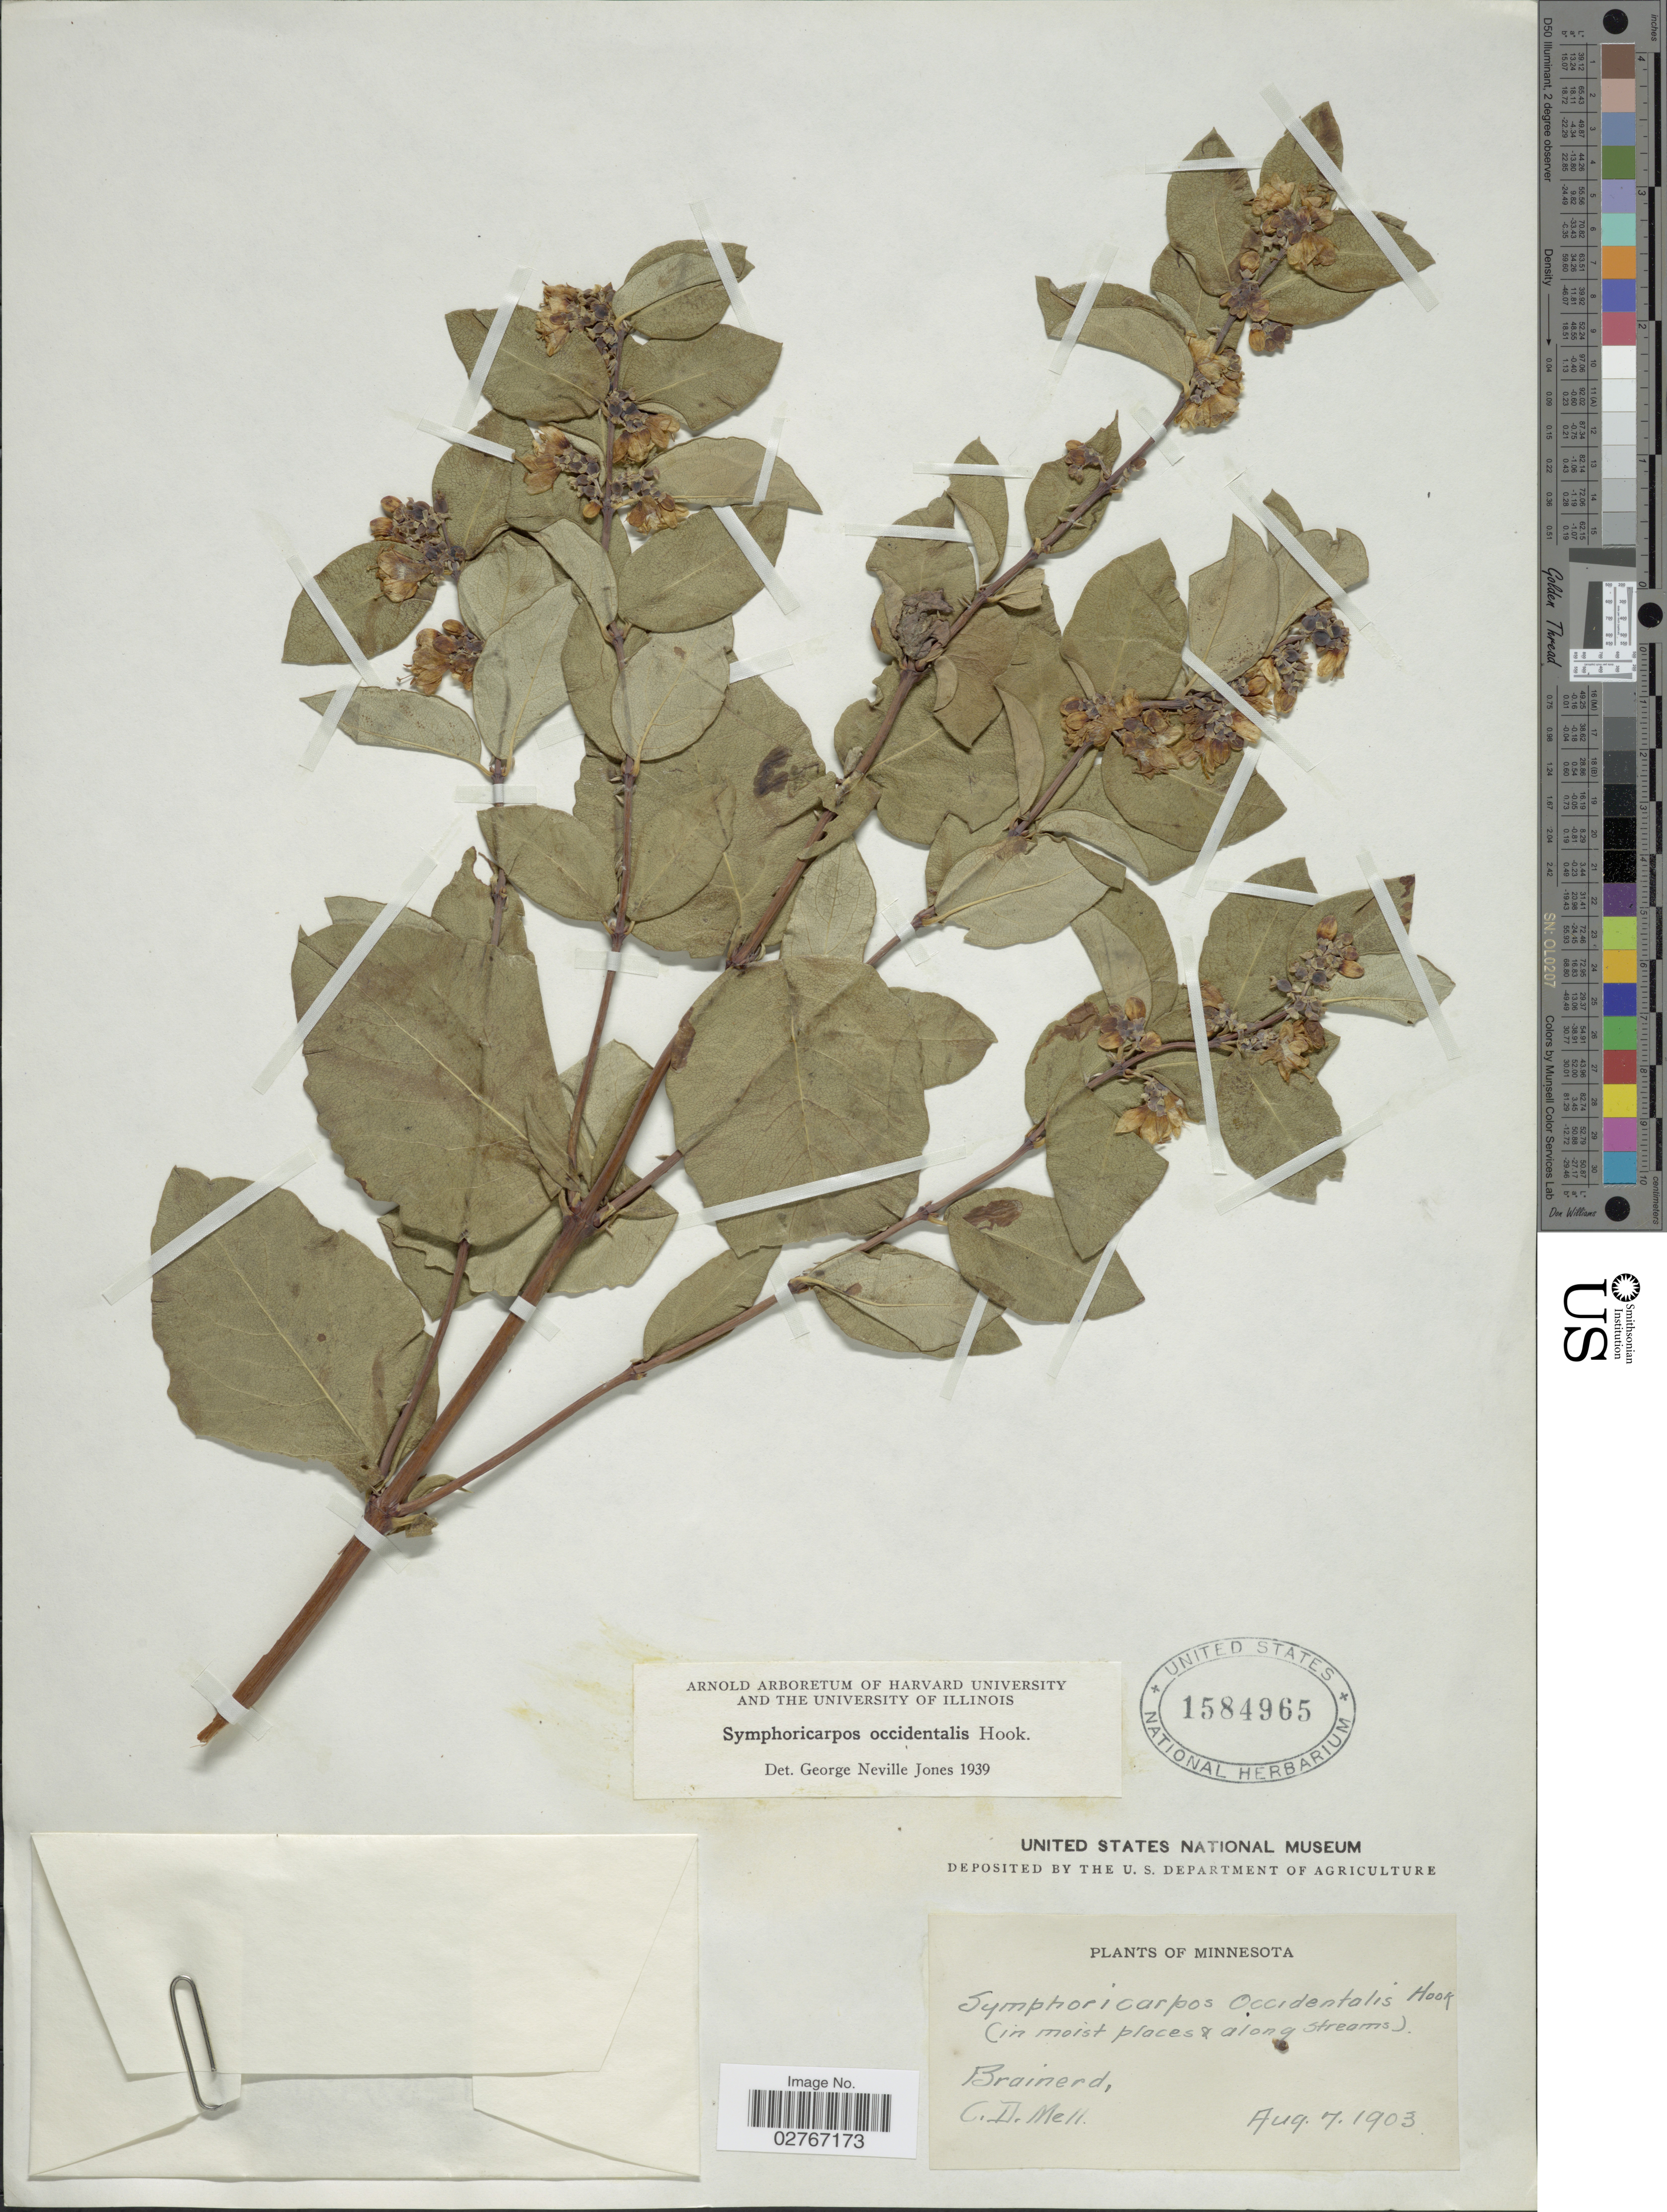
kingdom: Plantae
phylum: Tracheophyta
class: Magnoliopsida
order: Dipsacales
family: Caprifoliaceae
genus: Symphoricarpos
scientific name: Symphoricarpos occidentalis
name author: (R. Br.) Hook.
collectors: C. D. Mell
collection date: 1903-08-07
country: United States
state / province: Minnesota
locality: Brainerd.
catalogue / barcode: US 1584965